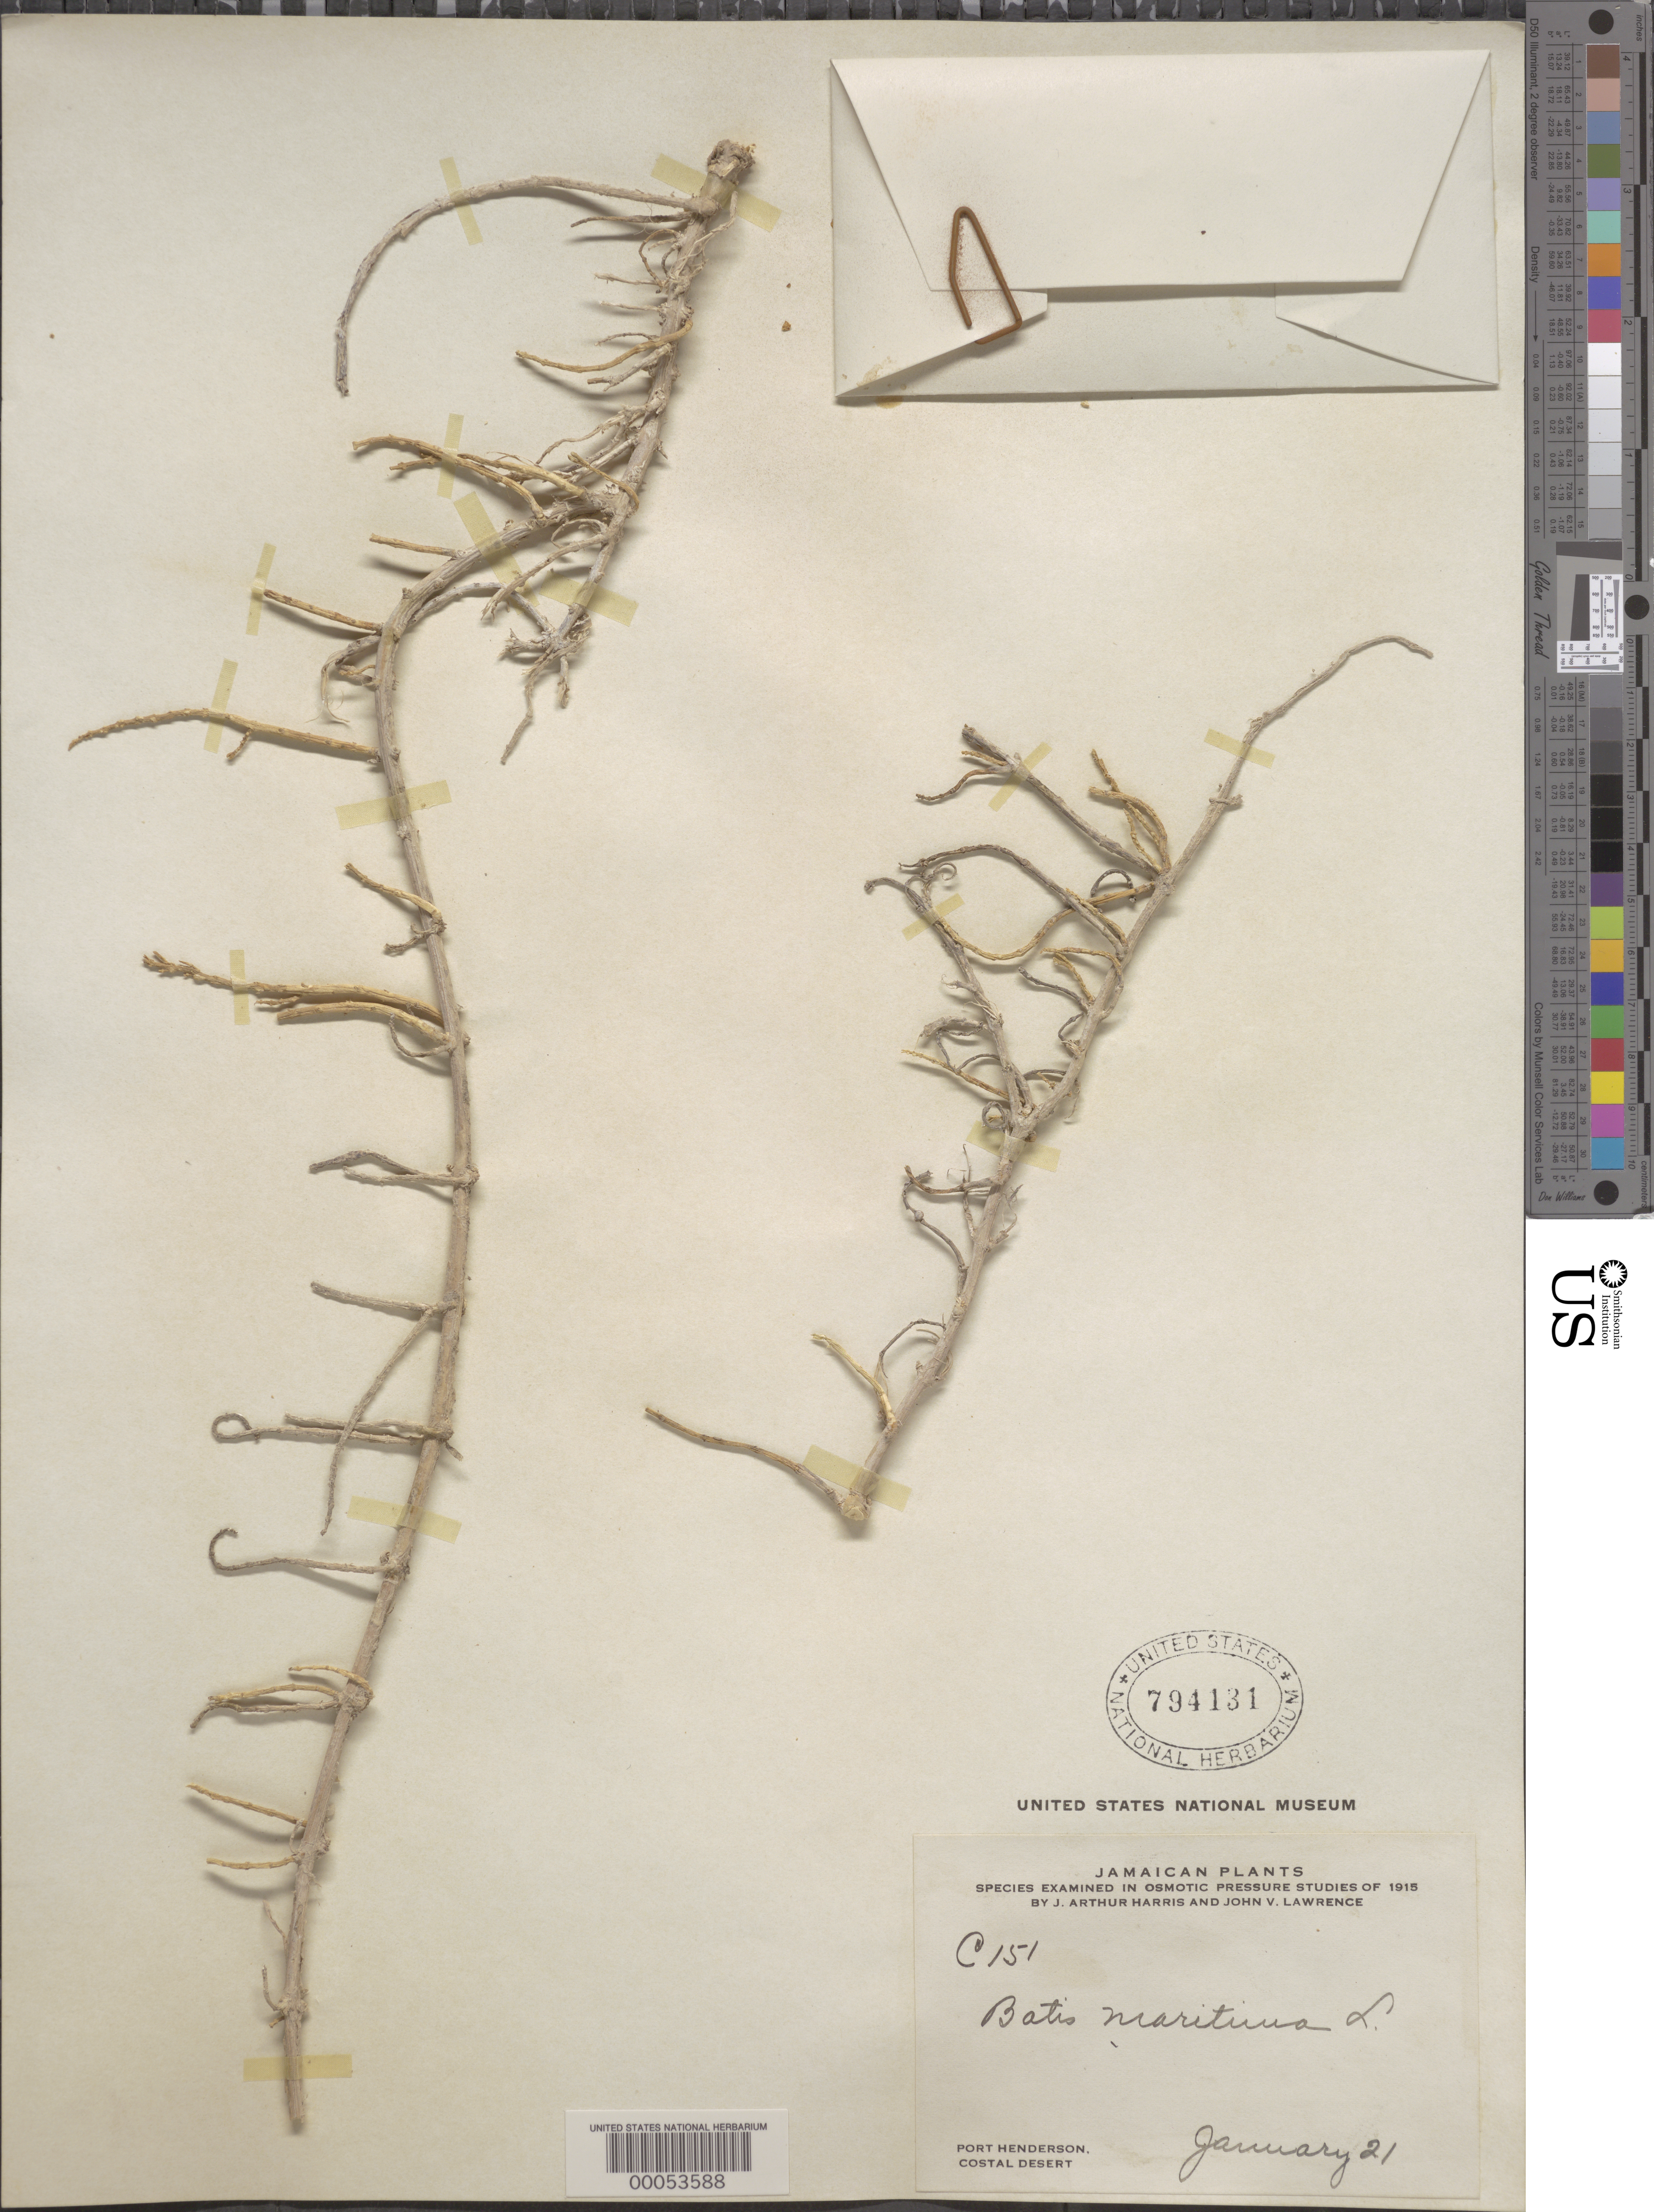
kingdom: Plantae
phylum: Tracheophyta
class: Magnoliopsida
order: Brassicales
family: Bataceae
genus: Batis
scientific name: Batis maritima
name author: L.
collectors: J. A. Harris & J. Lawrence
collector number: C151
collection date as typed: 21 Jan 1915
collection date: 1915-01-21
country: Jamaica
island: Greater Antilles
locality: Port henderson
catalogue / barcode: US 794131